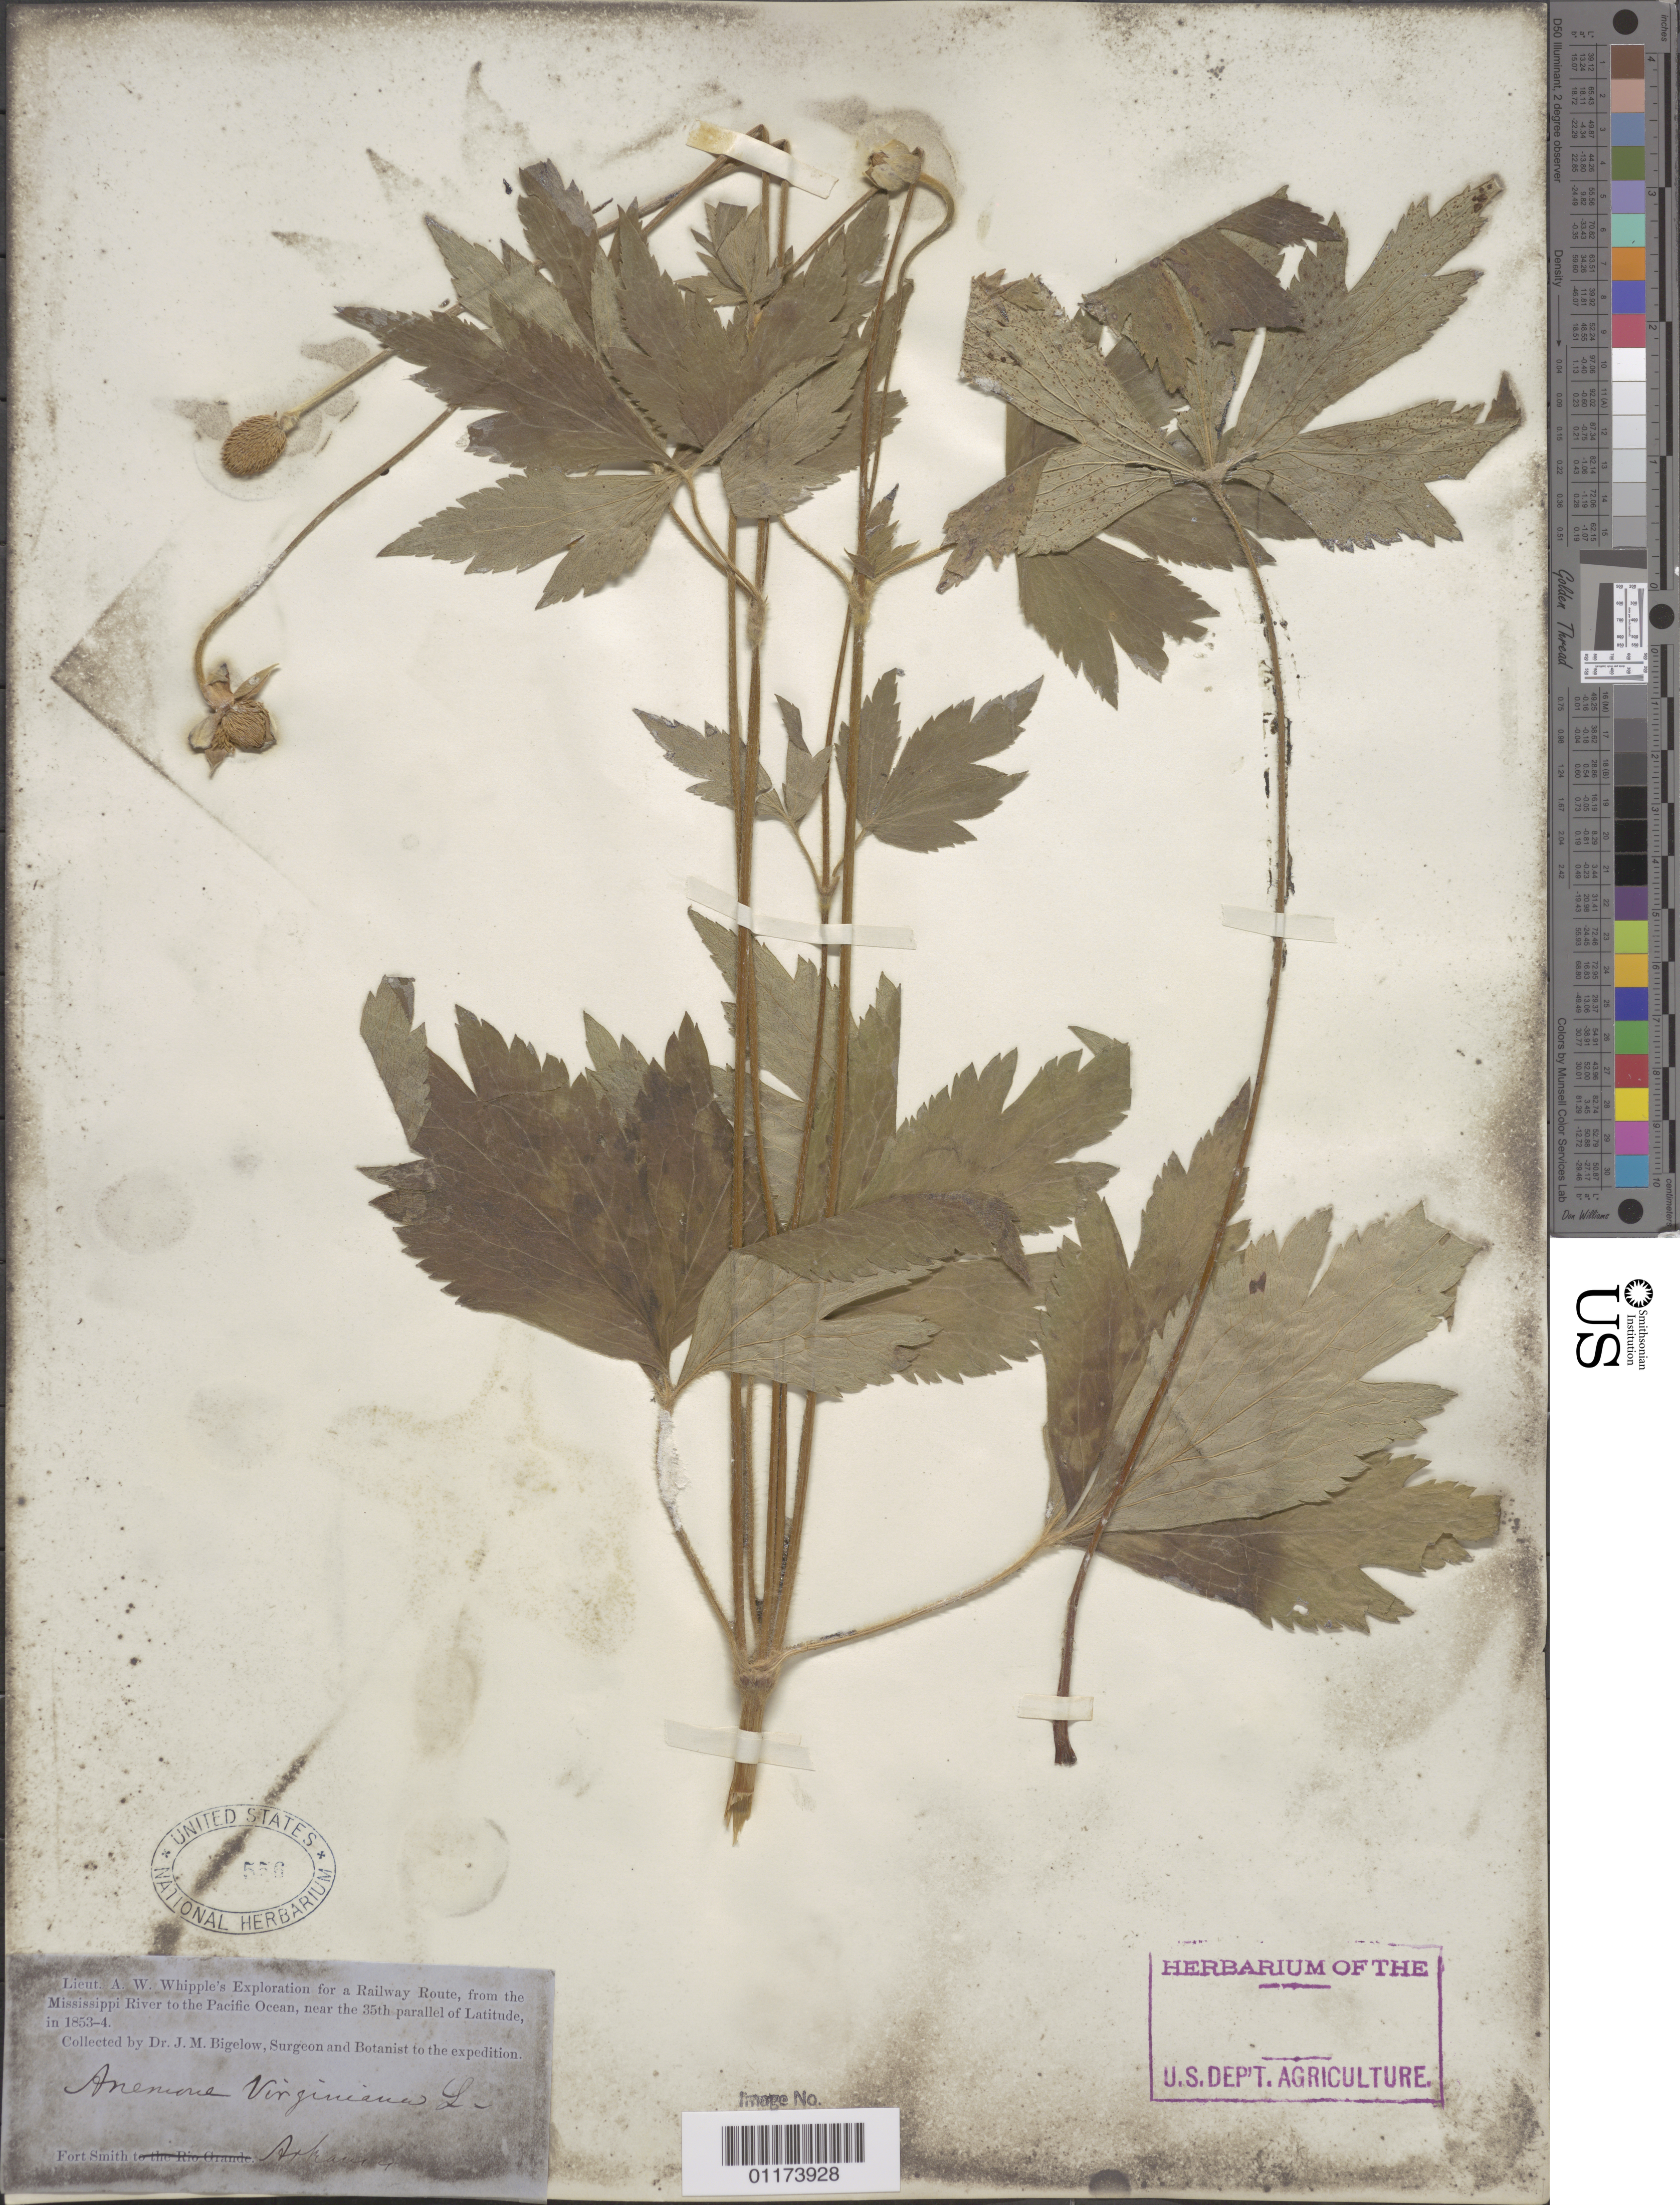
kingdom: Plantae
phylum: Tracheophyta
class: Magnoliopsida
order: Ranunculales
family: Ranunculaceae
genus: Anemone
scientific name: Anemone virginiana f. leucosepala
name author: Fernald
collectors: J. M. Bigelow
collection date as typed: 1853 to -- --- 1854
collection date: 1853/1854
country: United States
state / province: Arkansas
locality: Fort Smith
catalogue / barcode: US 556